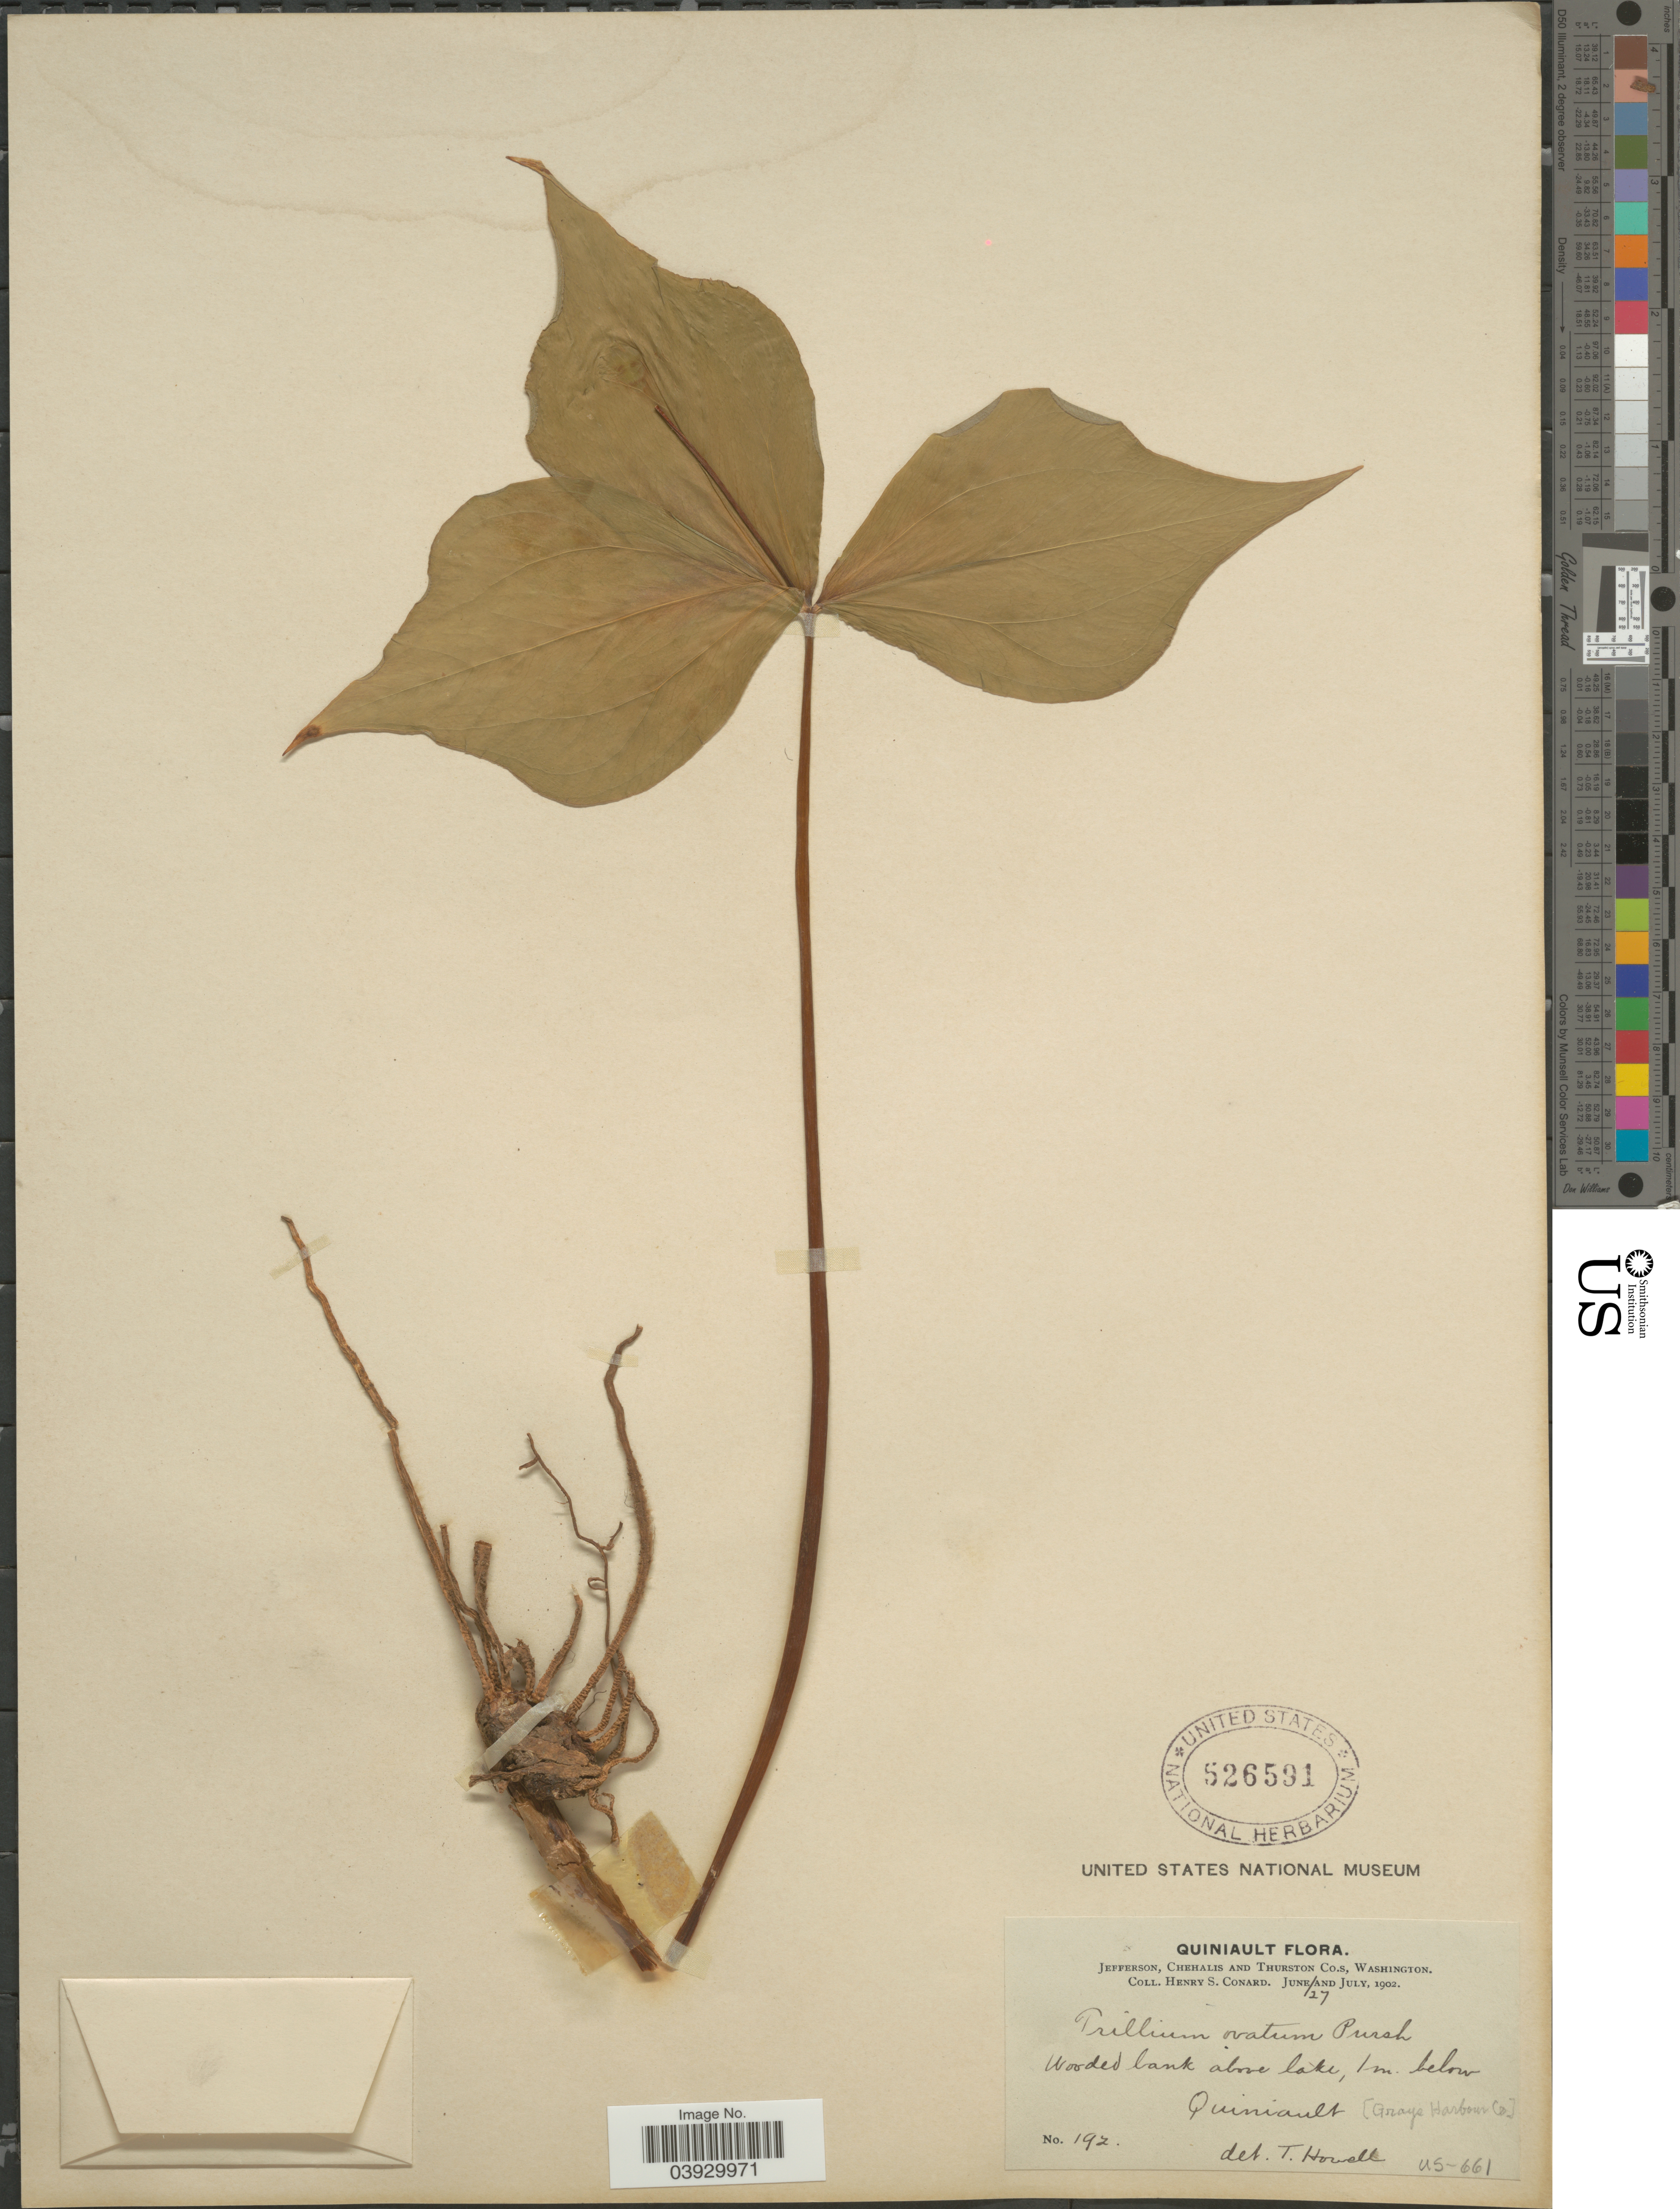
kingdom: Plantae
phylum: Tracheophyta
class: Liliopsida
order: Liliales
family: Melanthiaceae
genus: Trillium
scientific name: Trillium ovatum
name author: Pursh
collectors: H. S. Conard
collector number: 192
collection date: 1902-06-27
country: United States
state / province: Washington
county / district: Thurston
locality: Jefferson, Chehalis and Thurston Co.s, Above lake, 1 m. below Quiniault, Graye Harbour Co.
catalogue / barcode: US 526591